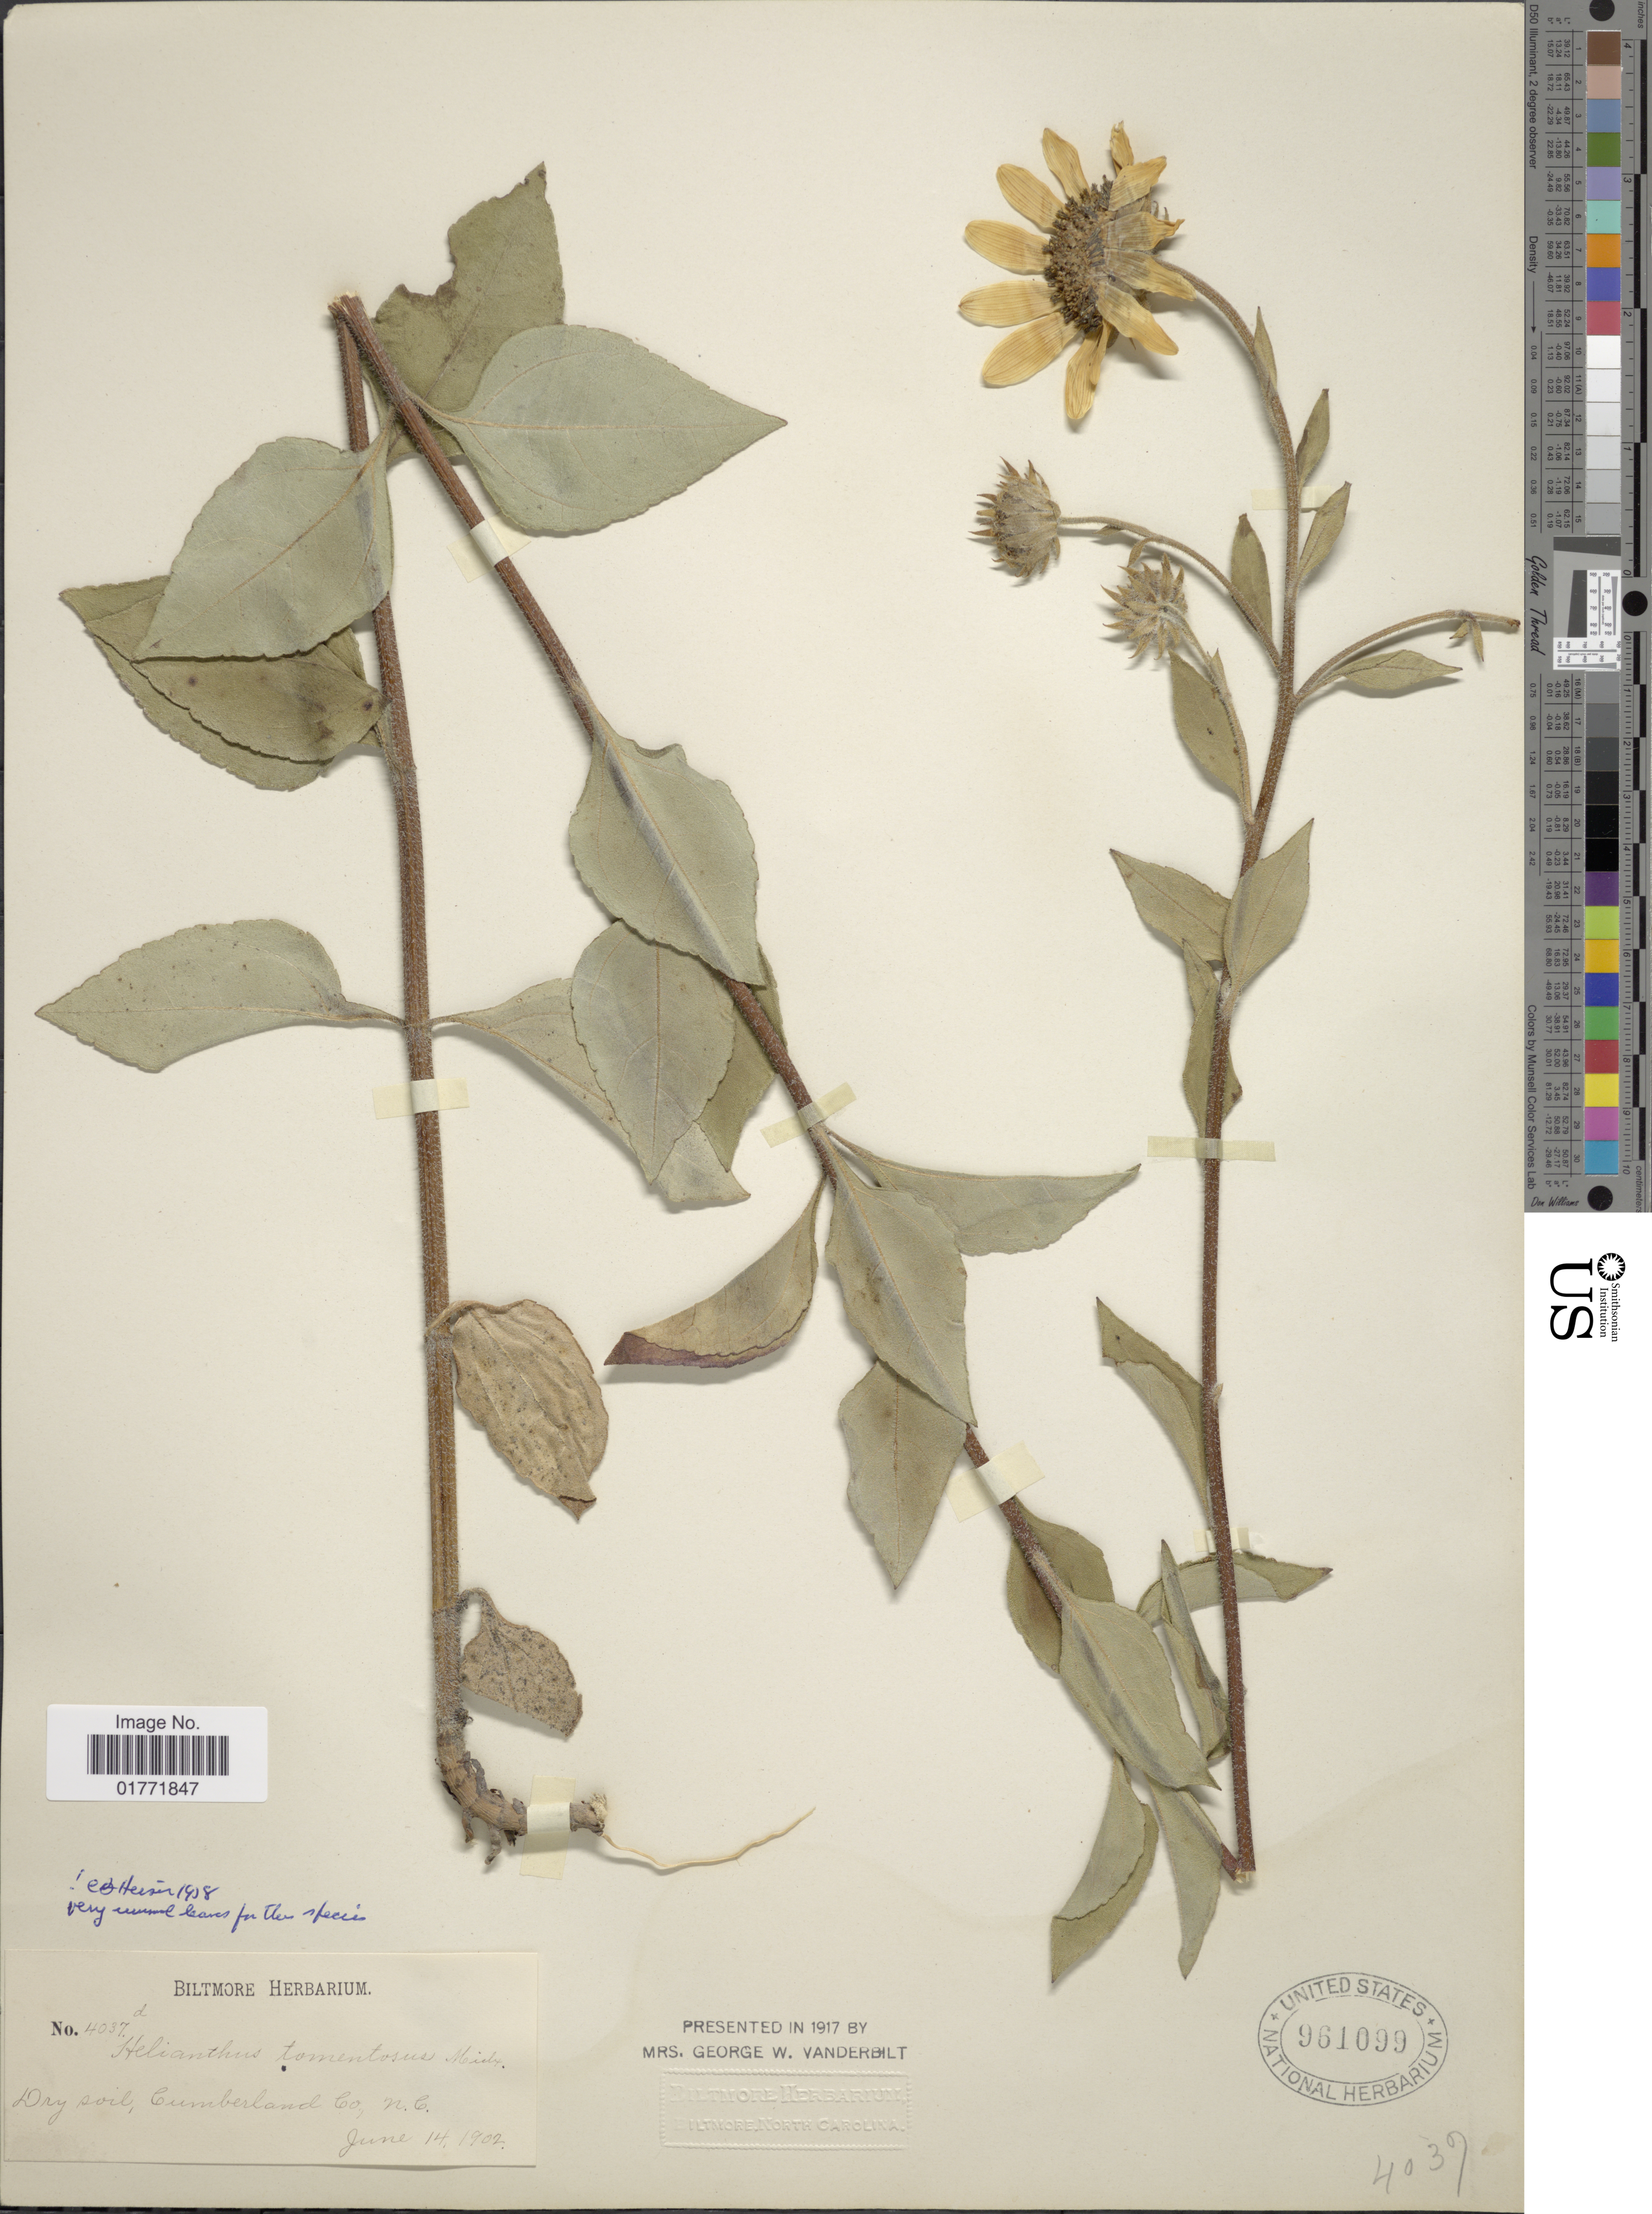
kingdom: Plantae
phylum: Tracheophyta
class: Magnoliopsida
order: Asterales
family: Asteraceae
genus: Helianthus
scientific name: Helianthus tomentosus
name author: Michx.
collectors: ex herb. Biltmore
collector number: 4037d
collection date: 1902-06-14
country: United States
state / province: North Carolina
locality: Cumberland Co., N. C.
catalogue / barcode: US 961099